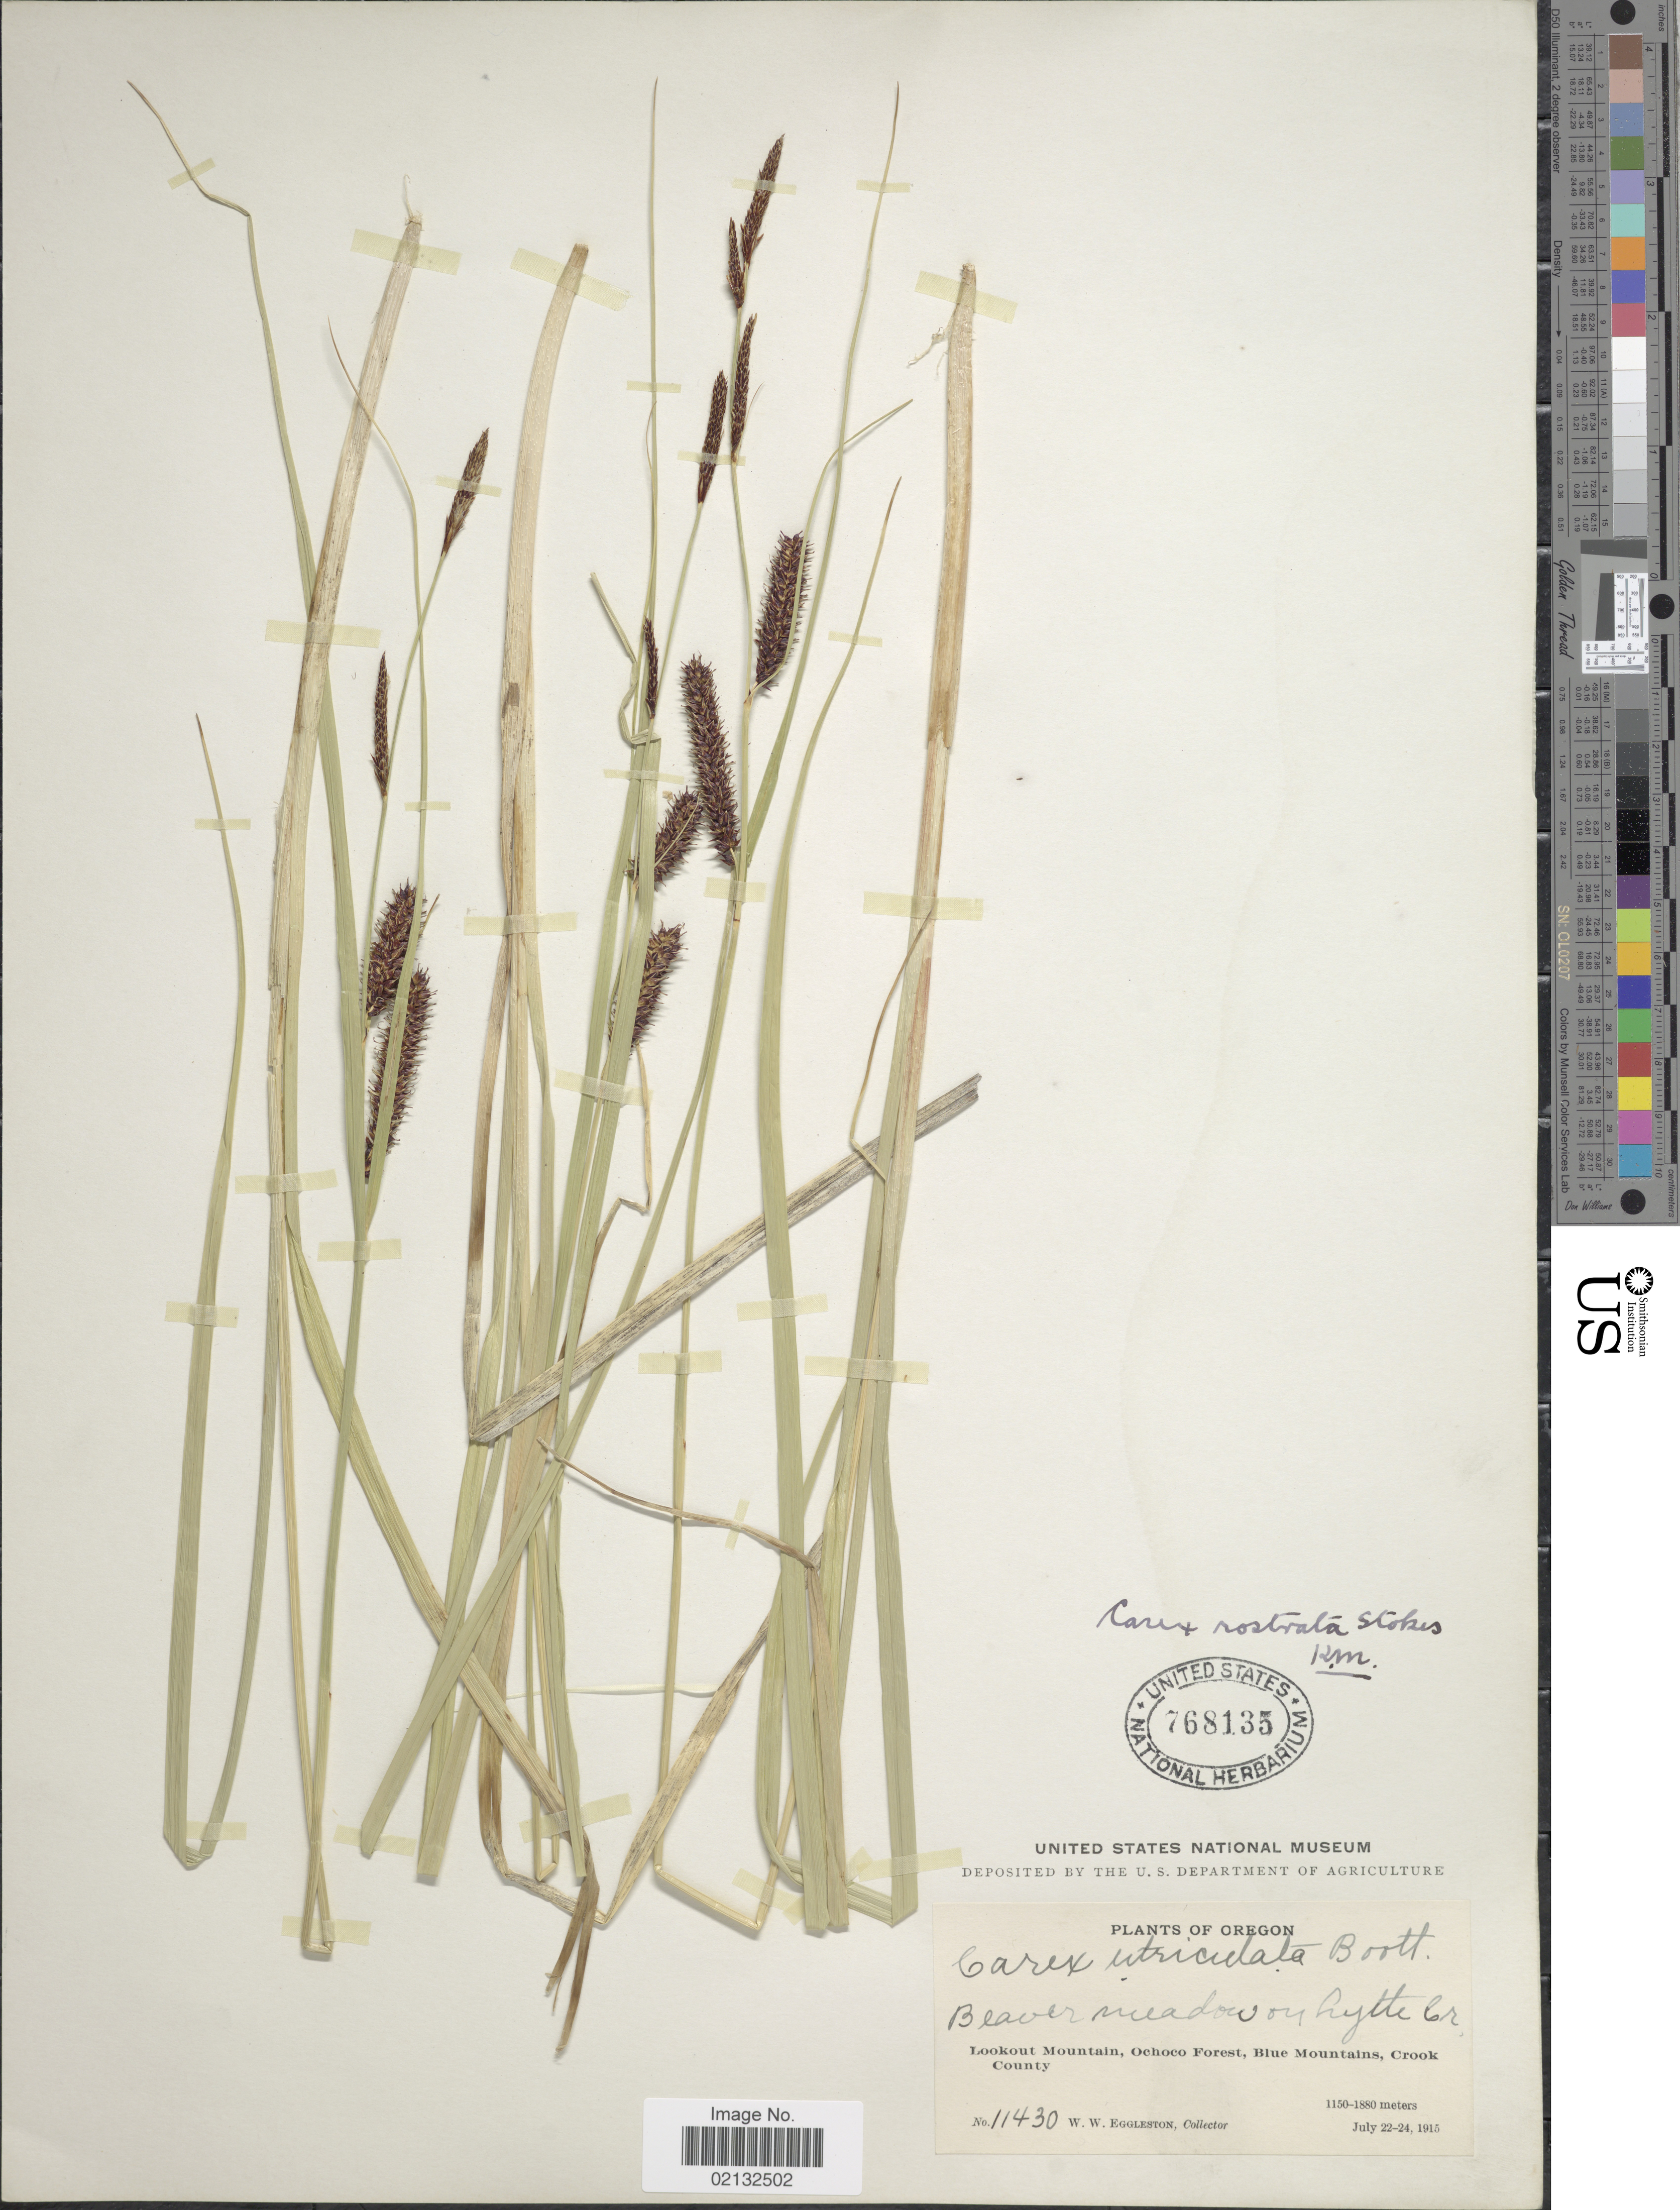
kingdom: Plantae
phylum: Tracheophyta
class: Liliopsida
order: Poales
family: Cyperaceae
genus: Carex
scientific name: Carex rostrata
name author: Stokes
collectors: W. W. Eggleston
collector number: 11430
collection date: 1915-07-22/1915-07-24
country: United States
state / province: Oregon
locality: Beaver meadows on Lytte Cr, Lookout Mountain, Ochoco Forest, Blue Mountains, Crook County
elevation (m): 1150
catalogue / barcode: US 768135